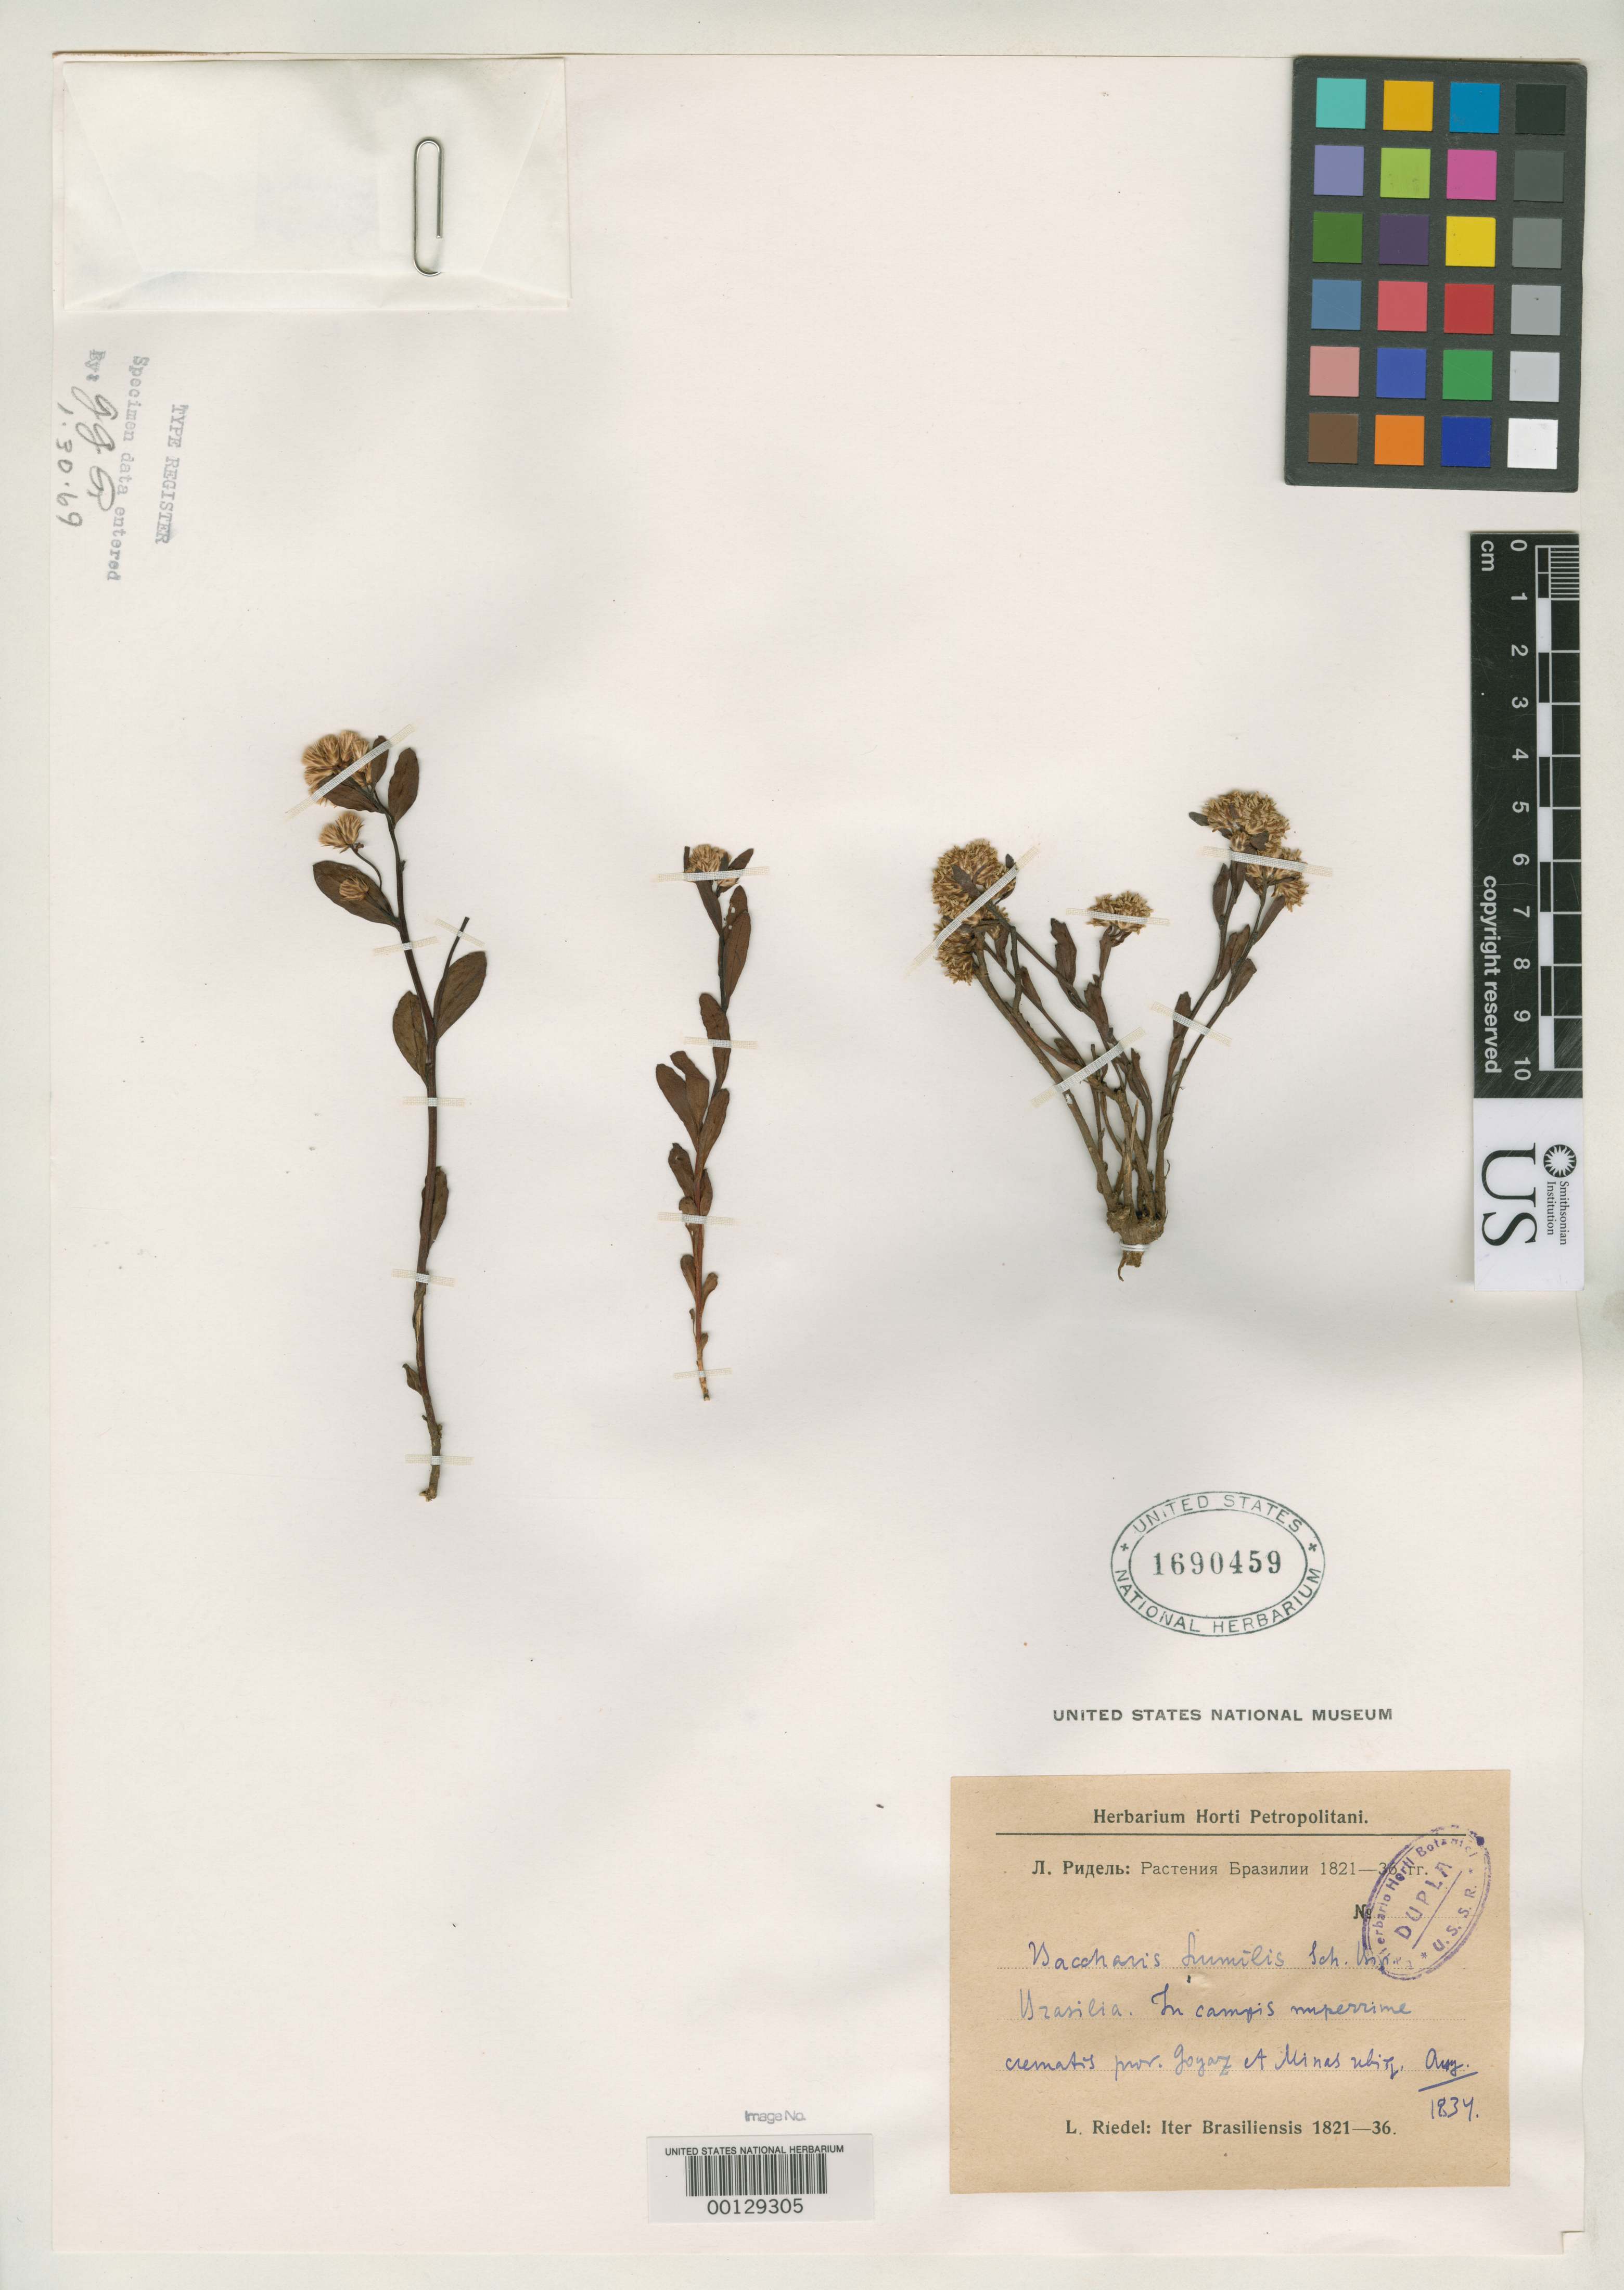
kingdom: Plantae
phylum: Tracheophyta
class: Magnoliopsida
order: Asterales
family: Asteraceae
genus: Baccharis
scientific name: Baccharis humilis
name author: Sch. Bip. ex Baker in Mart.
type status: Type Fragment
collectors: L. Riedel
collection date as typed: Aug 1834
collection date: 1834-08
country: Brazil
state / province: Goiás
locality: Inter Porto Imperial et Lunie, ad flum Tocantins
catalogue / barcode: US 1690459